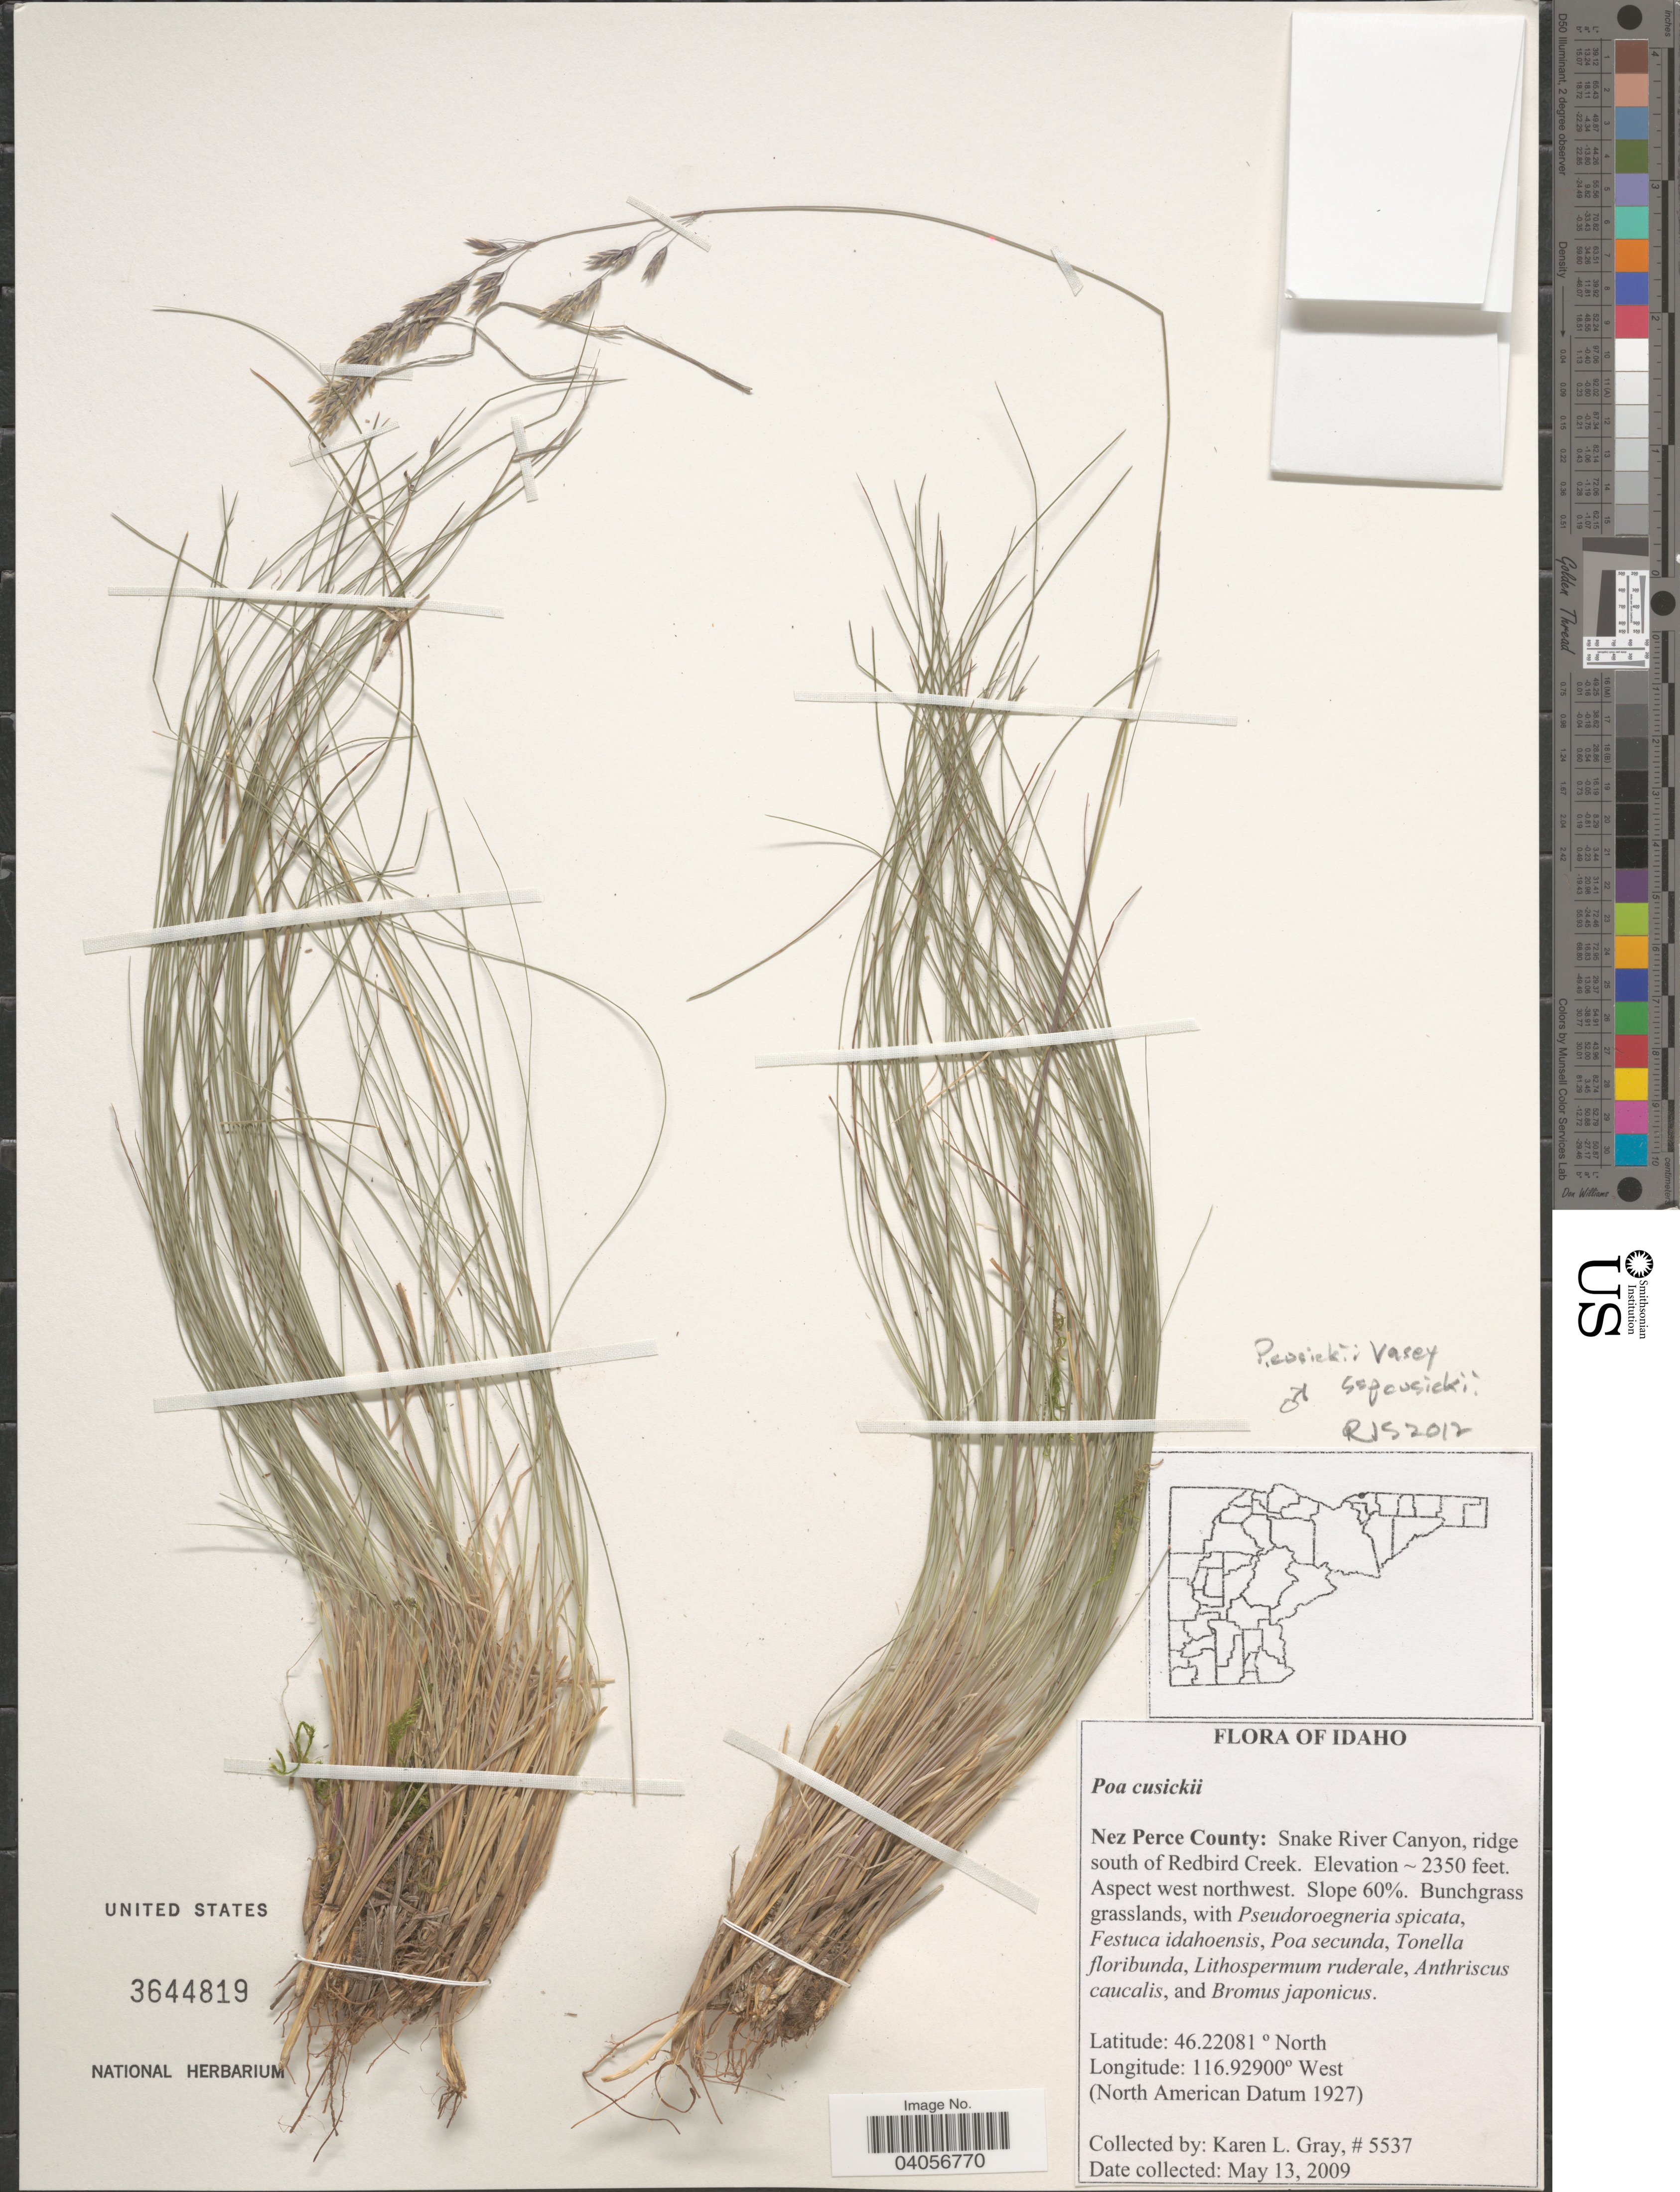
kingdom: Plantae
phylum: Tracheophyta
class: Liliopsida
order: Poales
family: Poaceae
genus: Poa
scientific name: Poa cusickii subsp. cusickii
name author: Vasey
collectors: K. L. Gray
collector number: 5537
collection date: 2009-05-13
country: United States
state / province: Idaho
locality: Nez Perce County: Snake River Canyon, ridge south of Redbird Creek. Aspect west northwest.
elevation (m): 716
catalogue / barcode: US 3644819